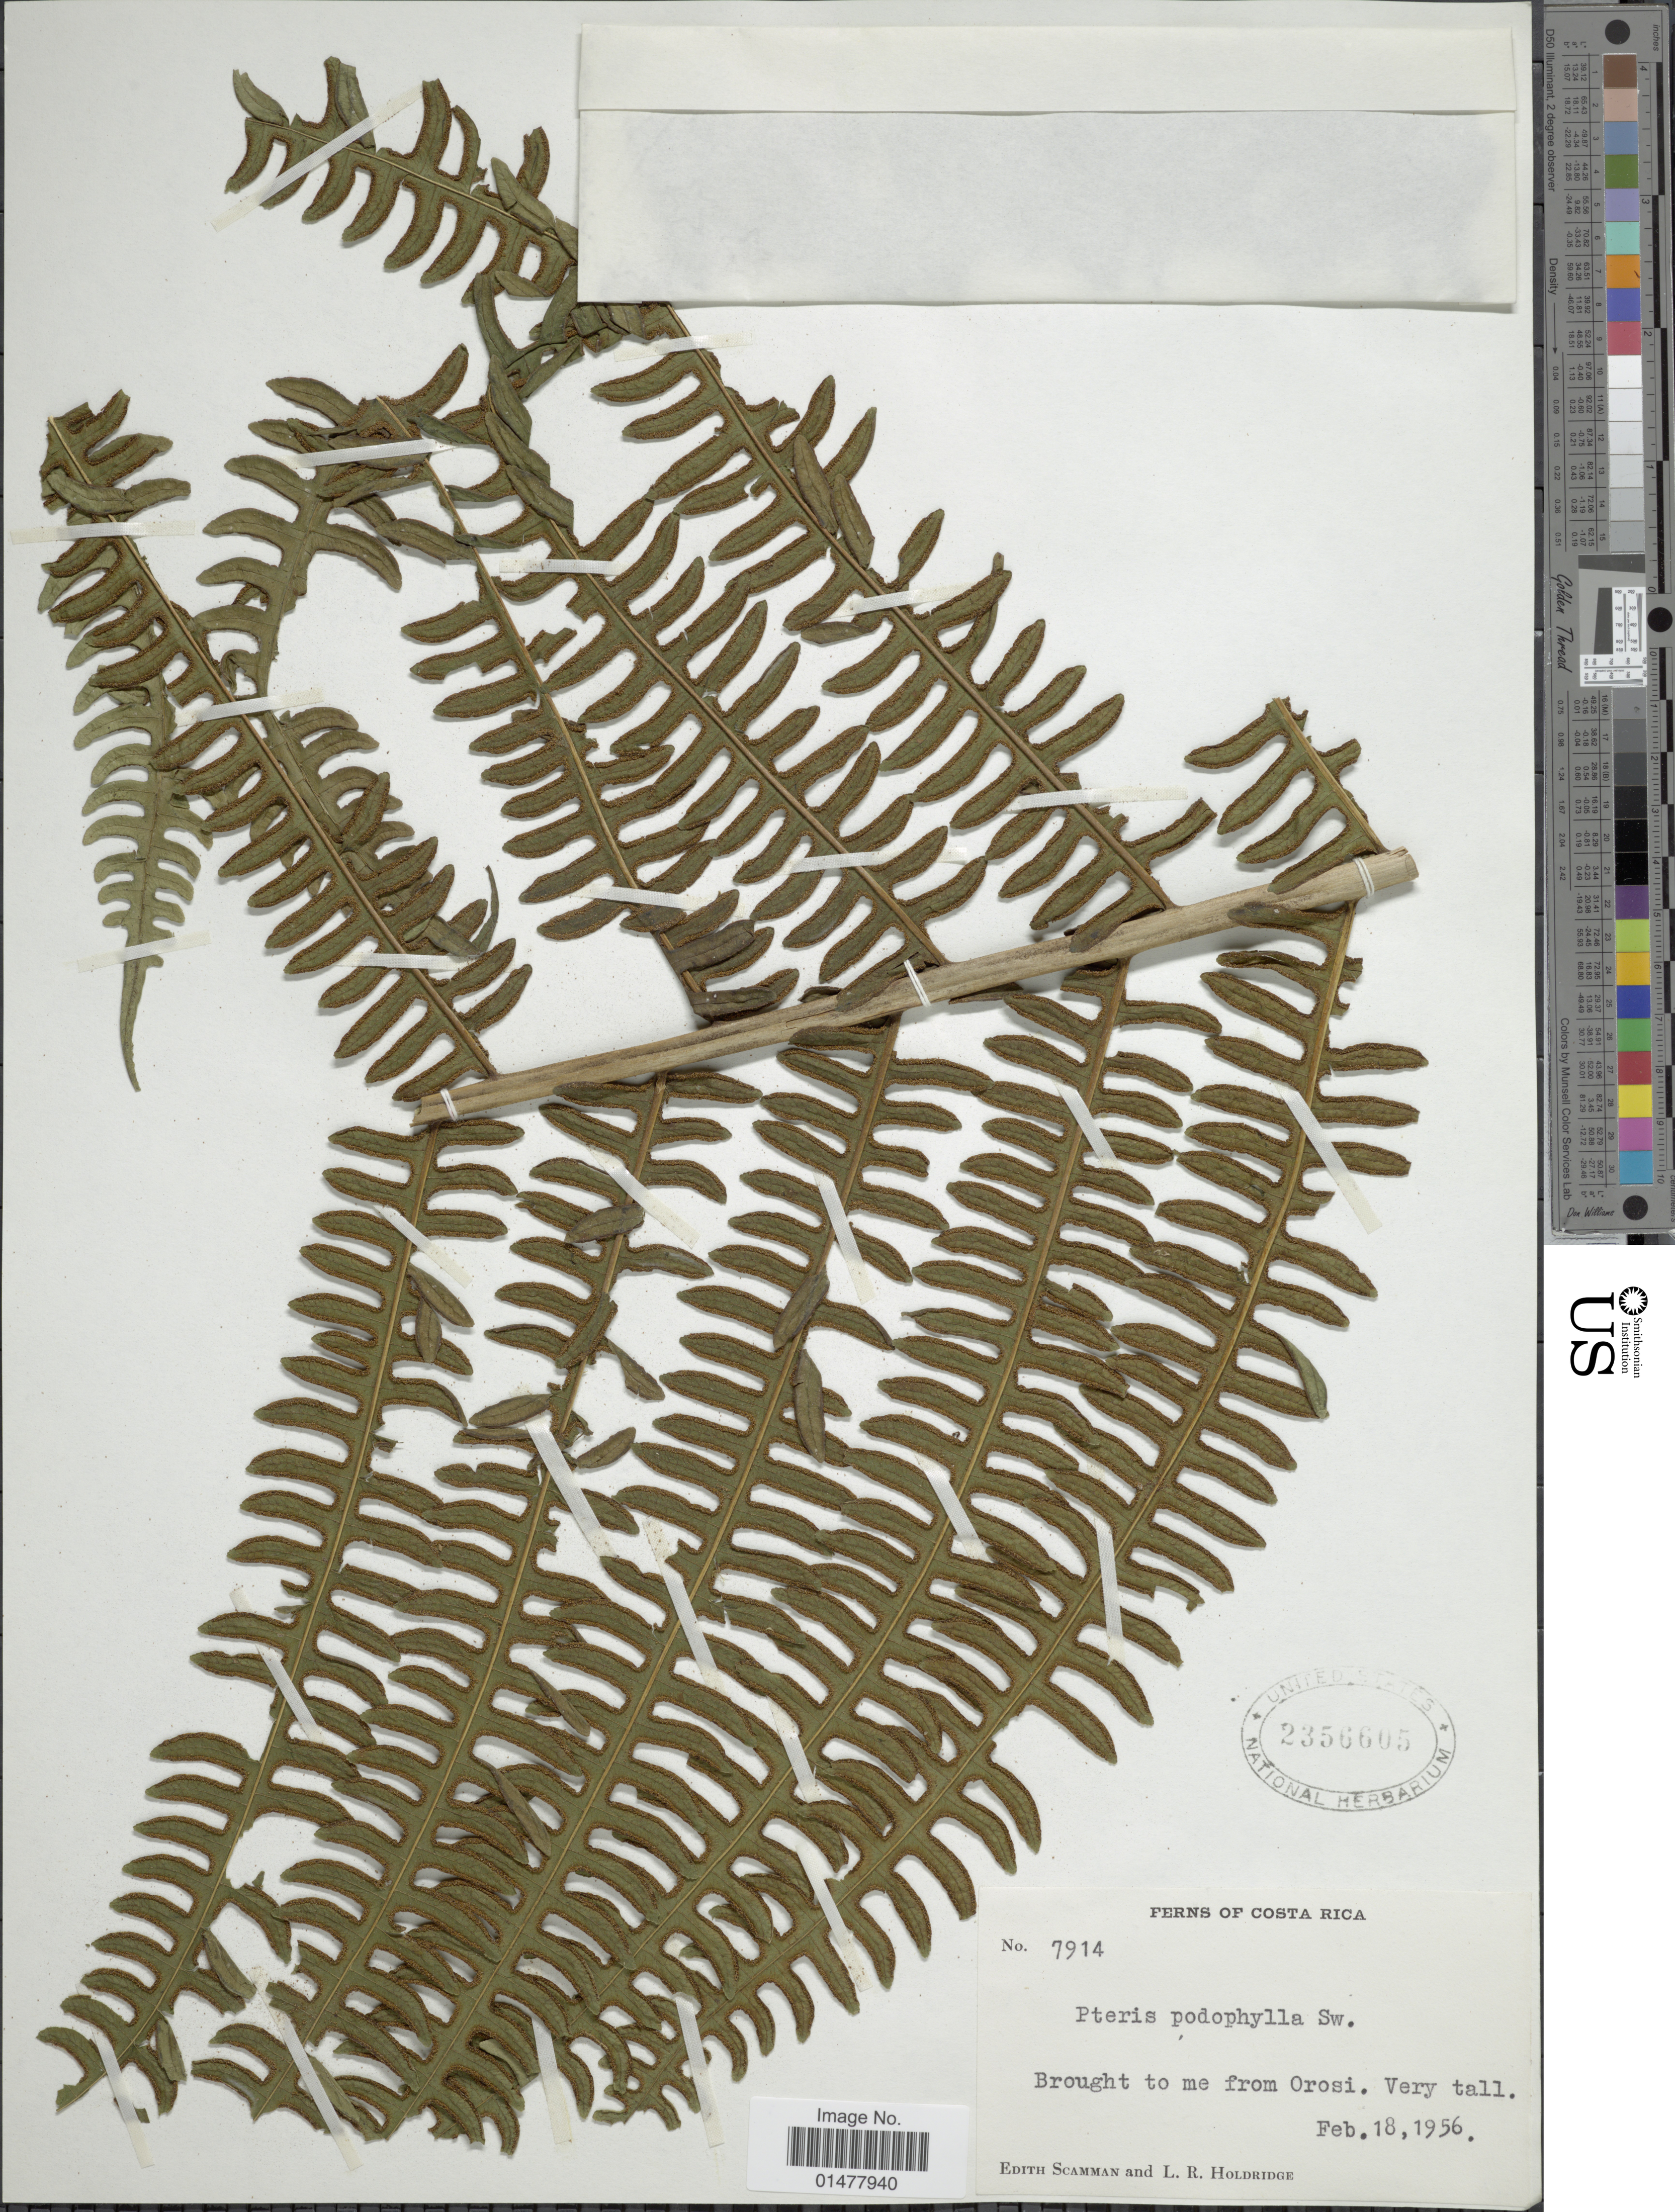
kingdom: Plantae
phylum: Tracheophyta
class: Polypodiopsida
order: Polypodiales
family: Pteridaceae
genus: Pteris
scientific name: Pteris podophylla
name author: Sw.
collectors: E. Scamman & L. Holdridge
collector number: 7914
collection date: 1956-02-18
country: Costa Rica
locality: Ferns of Costa Rica, Brough to me from Orosi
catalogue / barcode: US 2356605